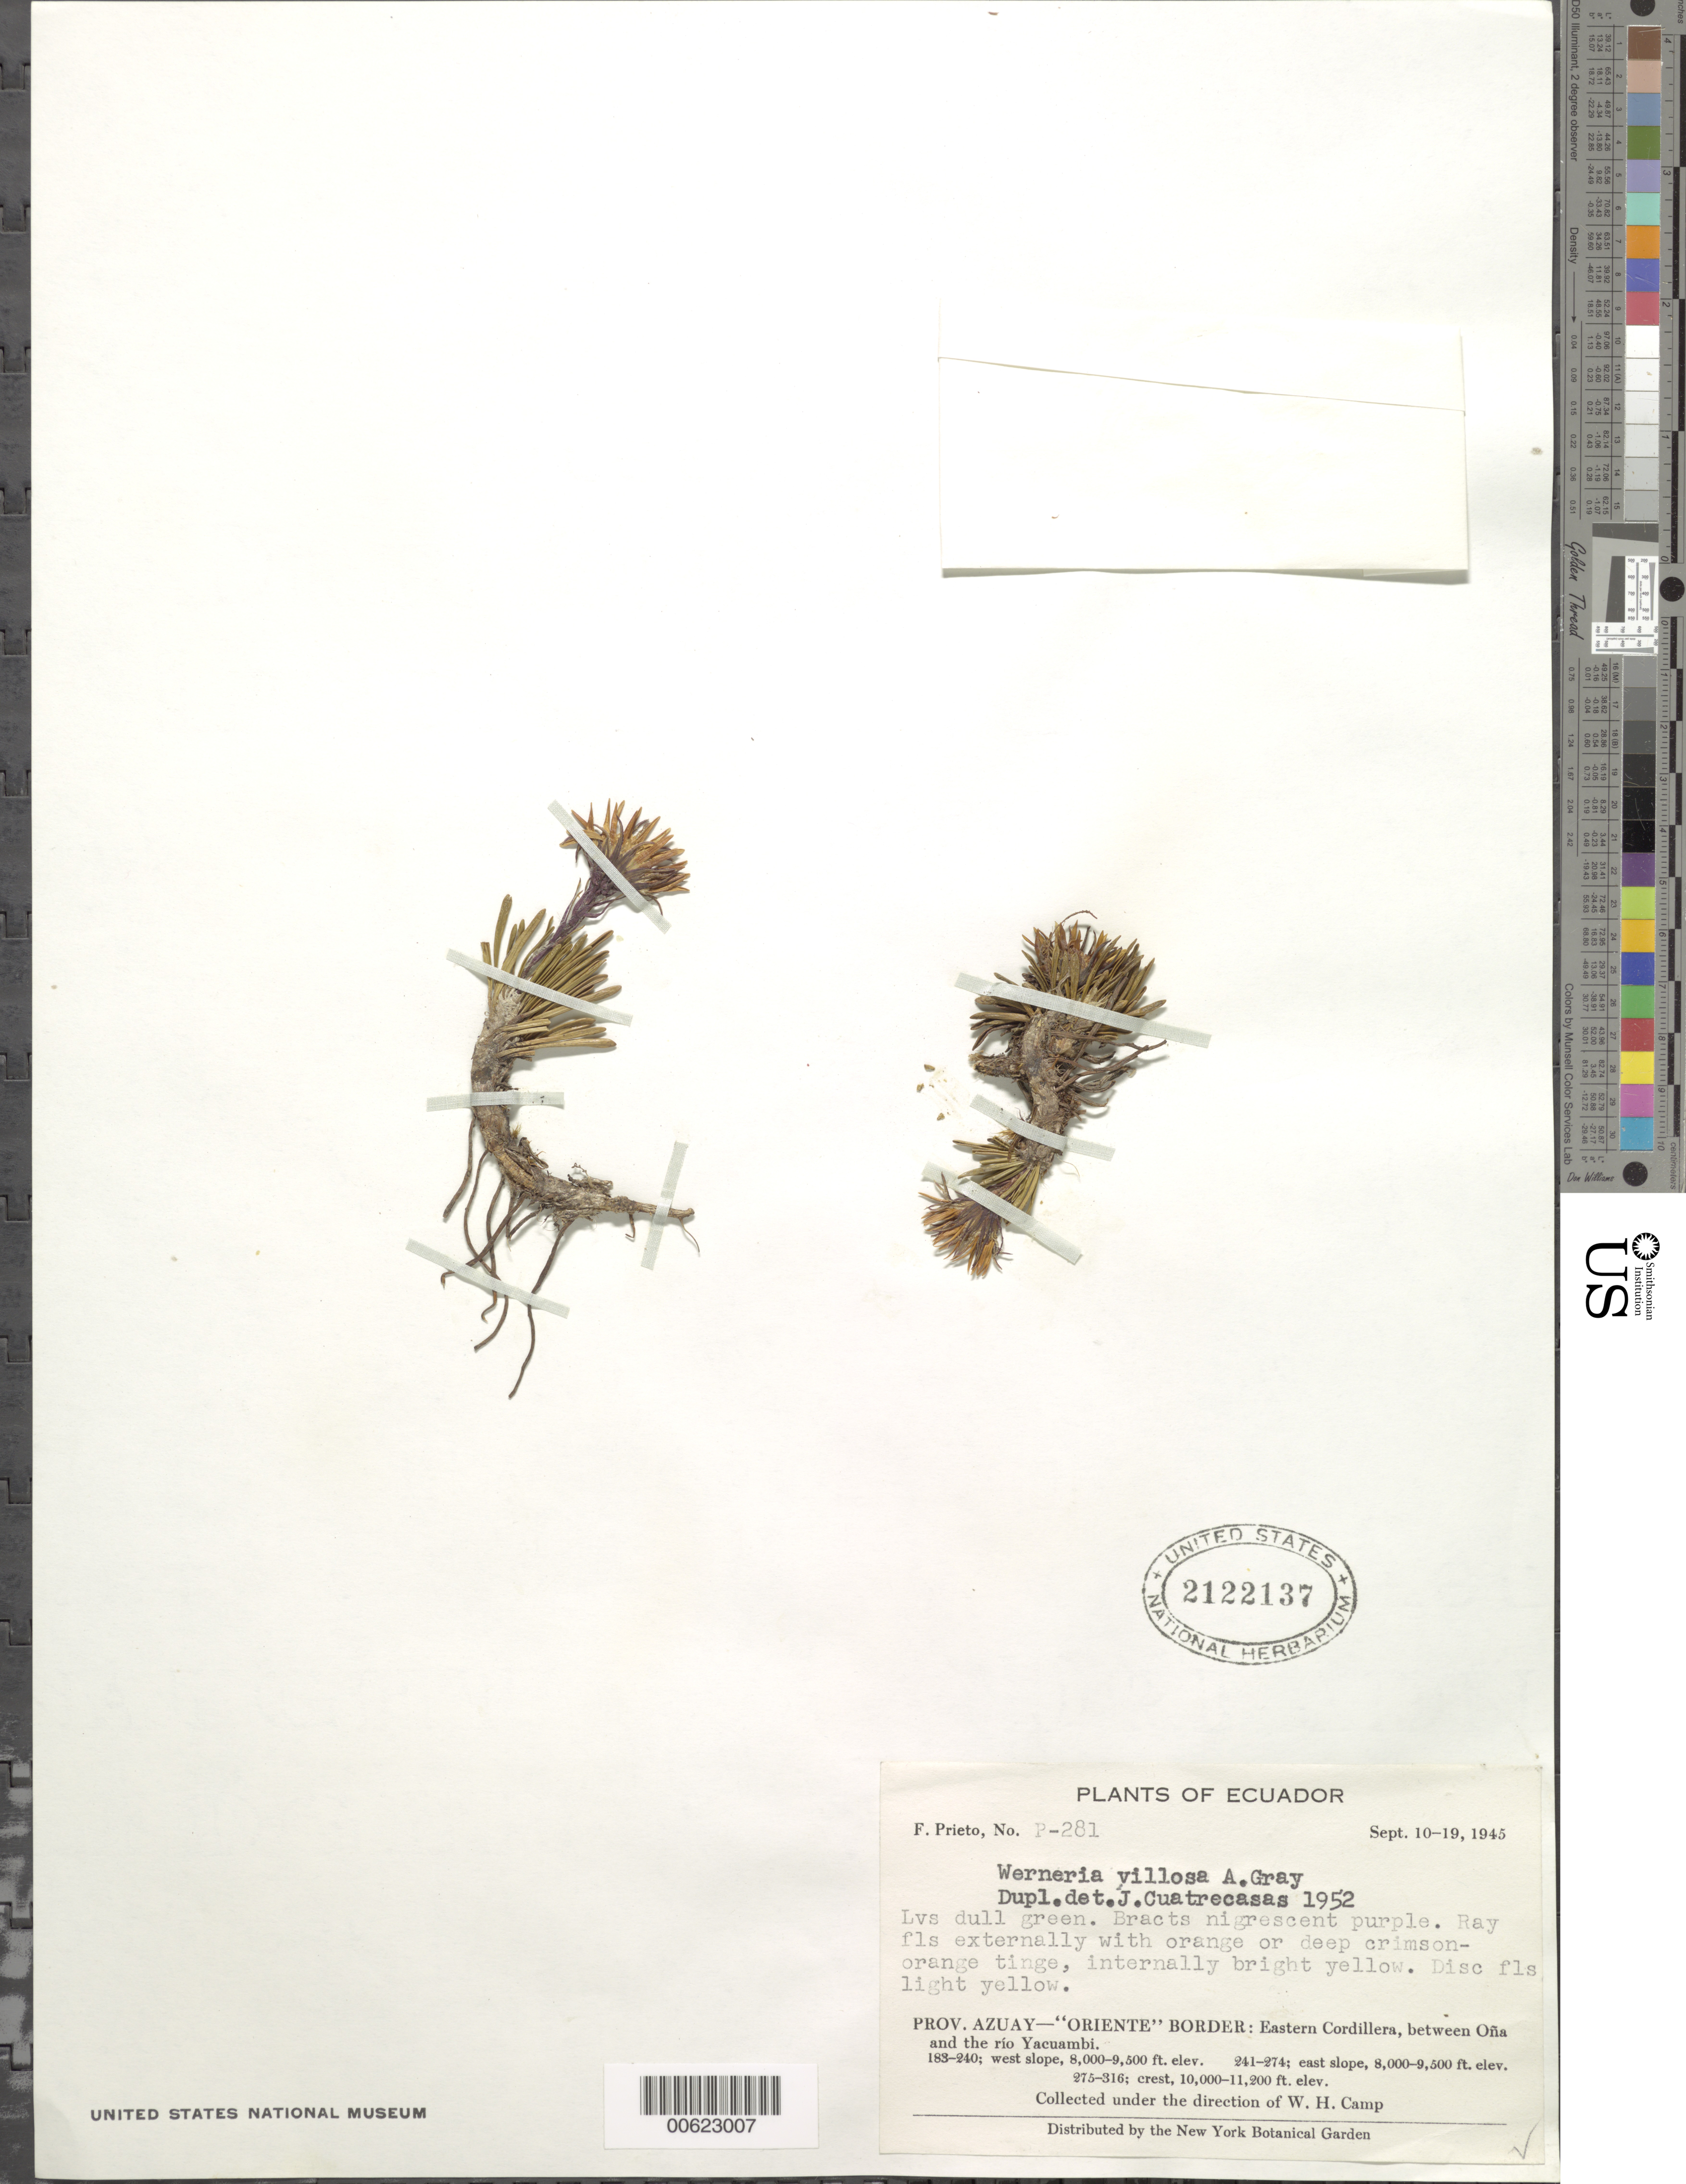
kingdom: Plantae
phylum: Tracheophyta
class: Magnoliopsida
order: Asterales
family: Asteraceae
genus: Werneria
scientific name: Werneria pumila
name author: Kunth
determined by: Calvo, Joel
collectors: F. Prieto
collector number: P-281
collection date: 1945-09-10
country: Ecuador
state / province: Azuay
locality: "Orient" Border: E Cord. between Ona and the rio Yacuambi.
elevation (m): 3048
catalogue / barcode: US 2122137